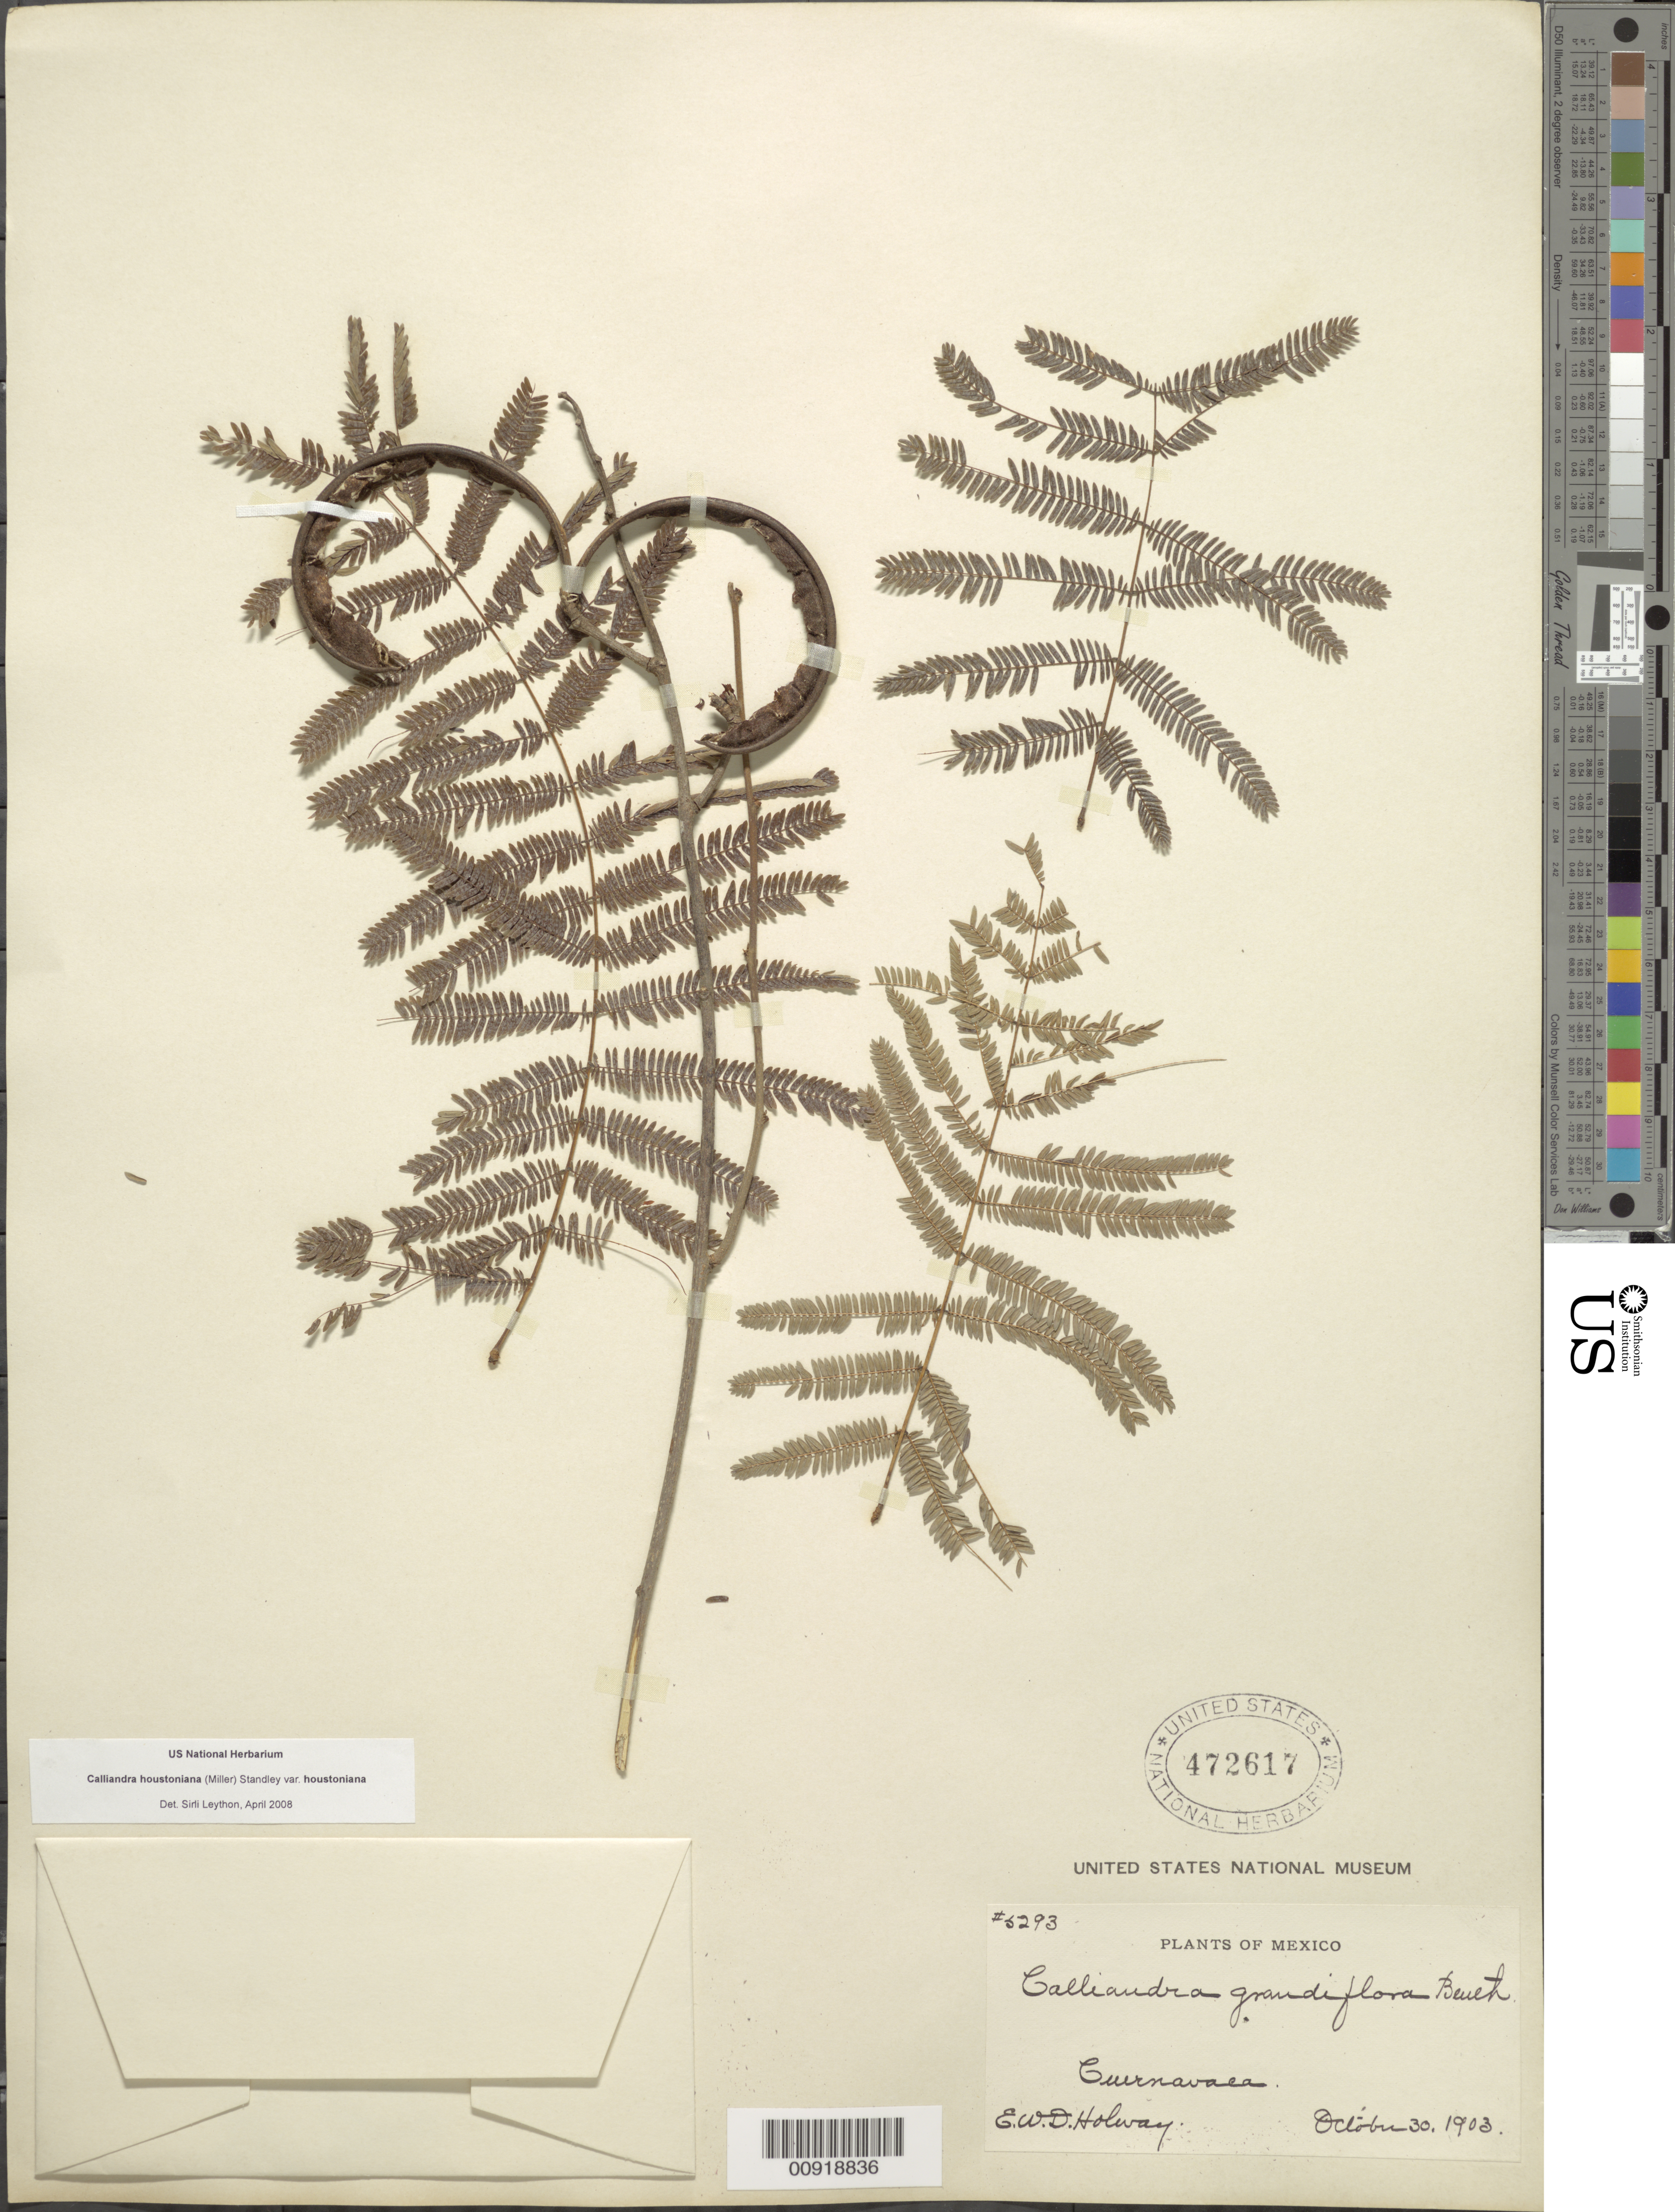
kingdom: Plantae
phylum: Tracheophyta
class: Magnoliopsida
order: Fabales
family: Fabaceae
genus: Calliandra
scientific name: Calliandra houstoniana var. anomala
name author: (Kunth) Barneby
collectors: E. W. D. Holway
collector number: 5293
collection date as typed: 30 Oct 1903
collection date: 1903-10-30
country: Mexico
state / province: Morelos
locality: Cuernavaca.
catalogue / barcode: US 472617